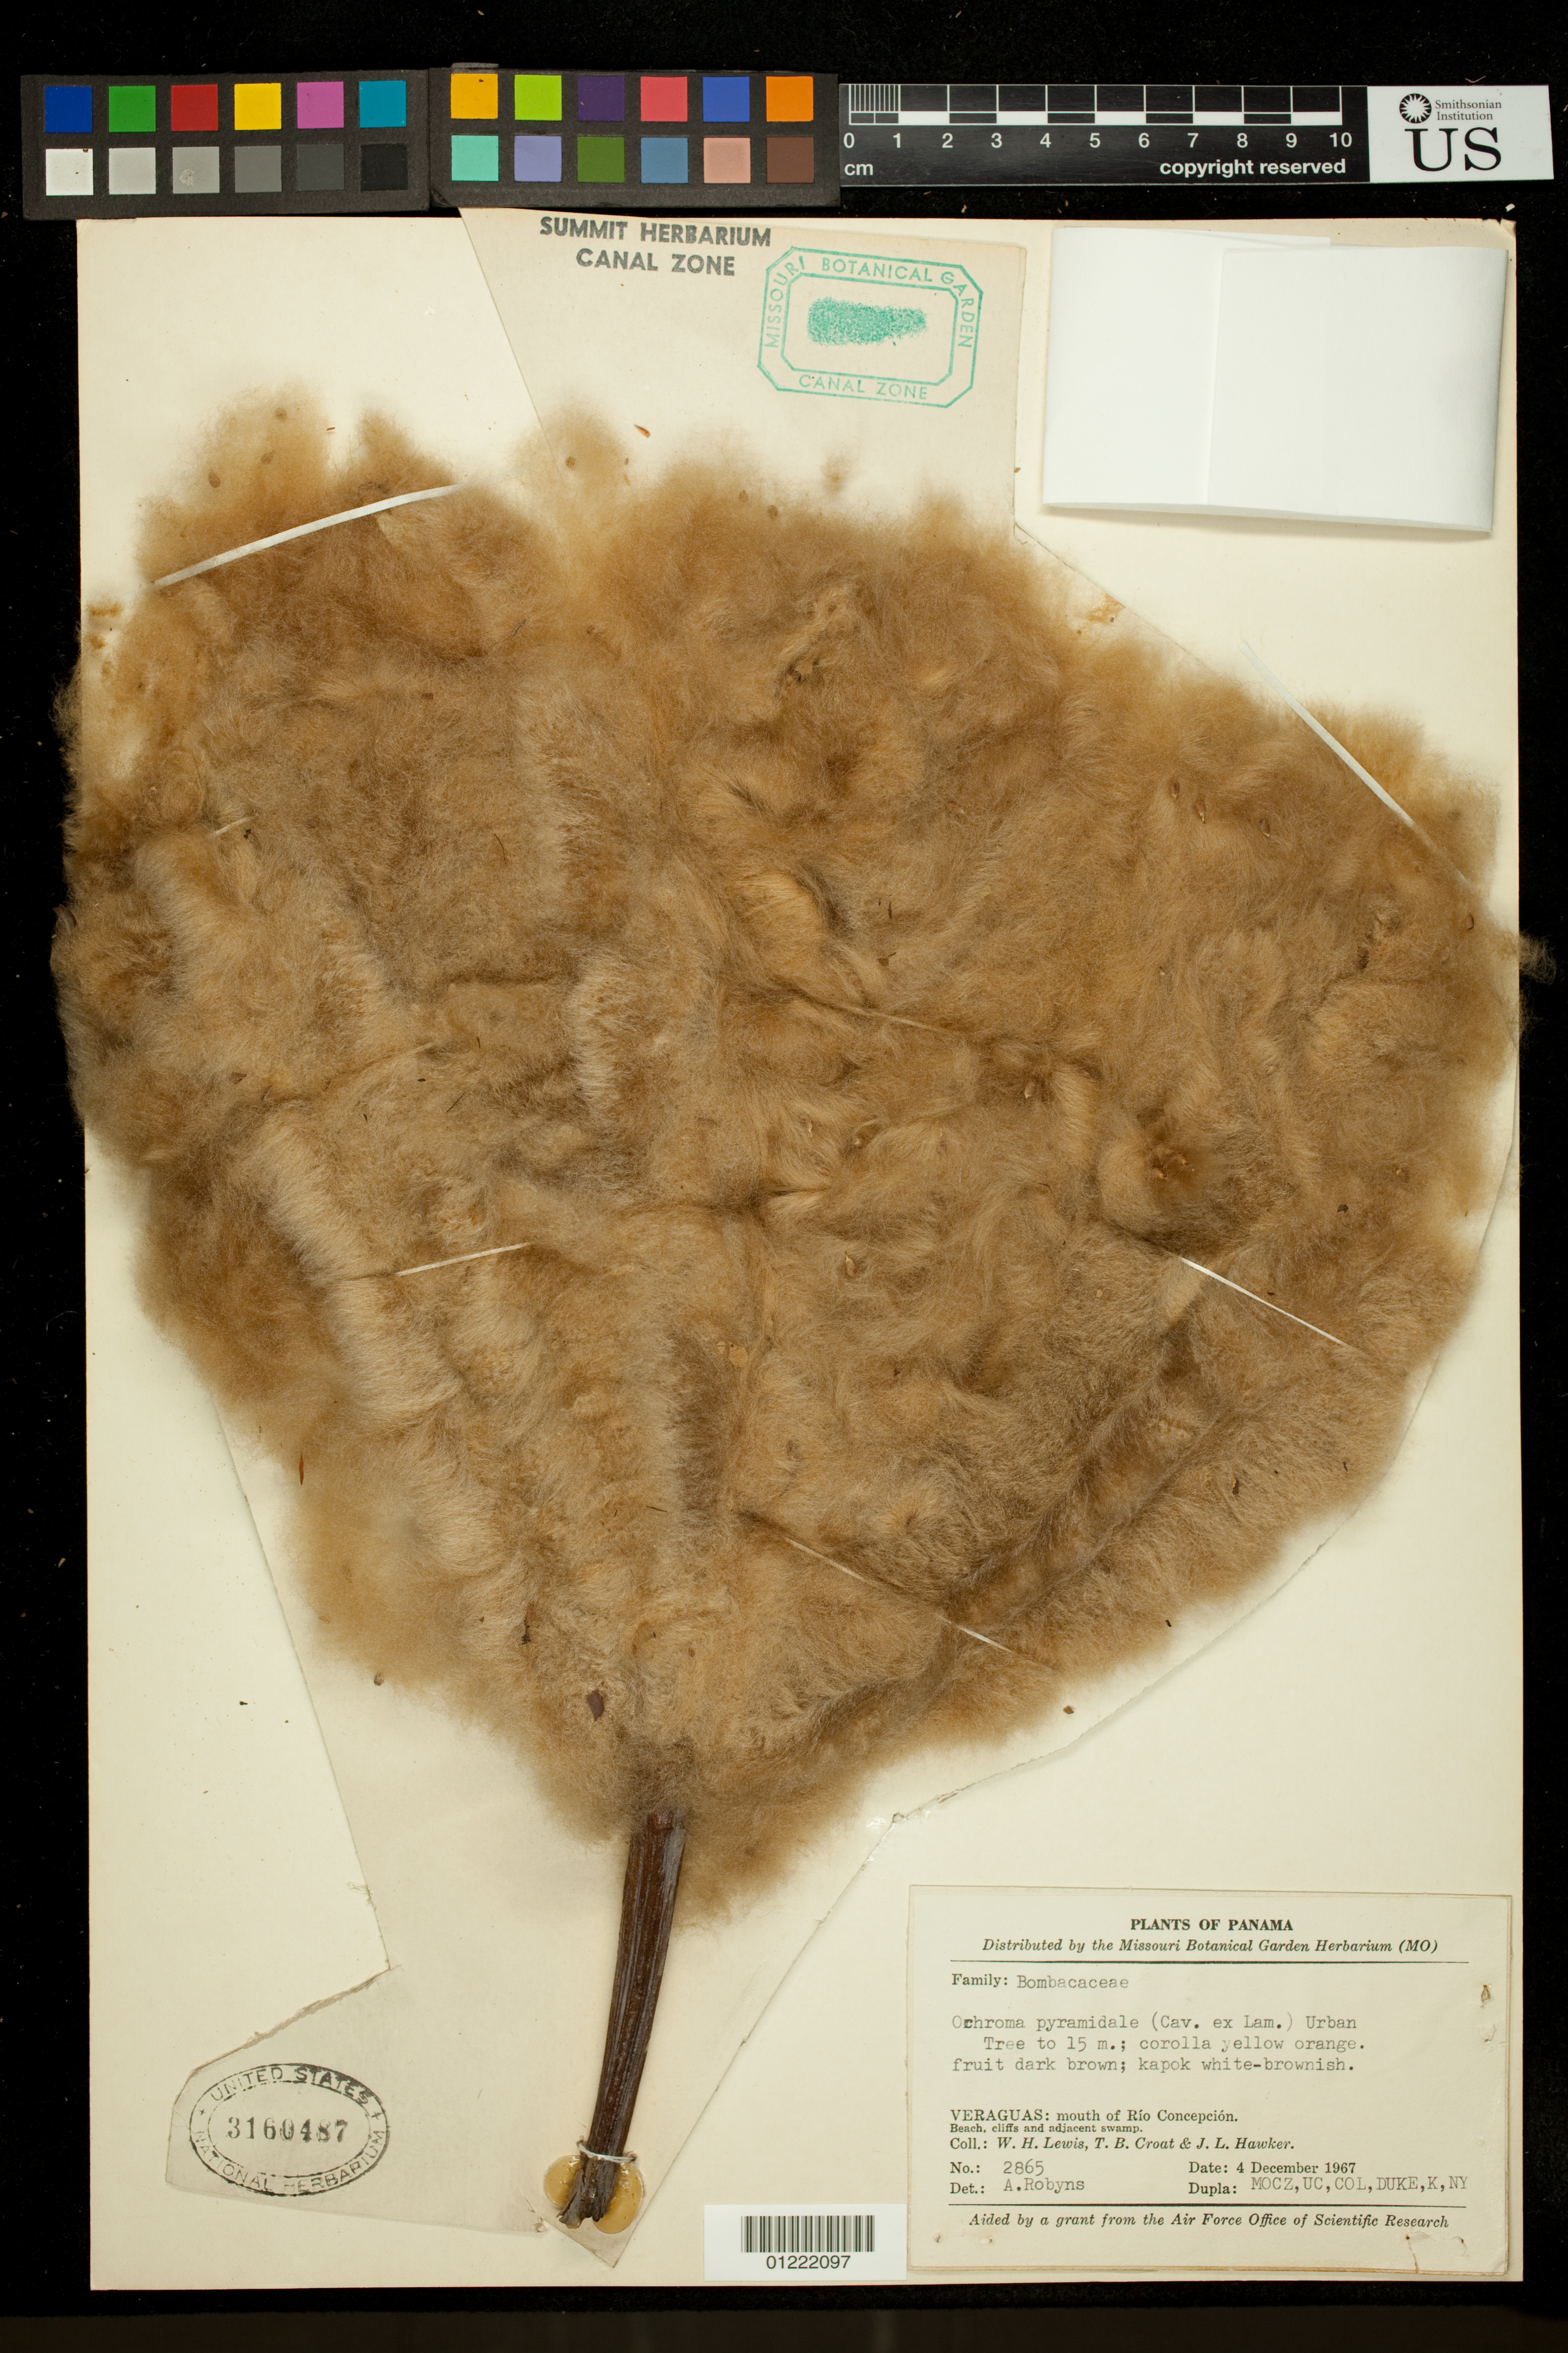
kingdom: Plantae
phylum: Tracheophyta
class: Magnoliopsida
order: Malvales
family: Malvaceae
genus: Ochroma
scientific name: Ochroma limonense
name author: Rowlee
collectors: W. H. Lewis, T. B. Croat & J. L. Hawker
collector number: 2865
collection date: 1967-12-04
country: Panama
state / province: Veraguas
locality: Mouth of Rio Concepcion.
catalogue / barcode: US 3160487